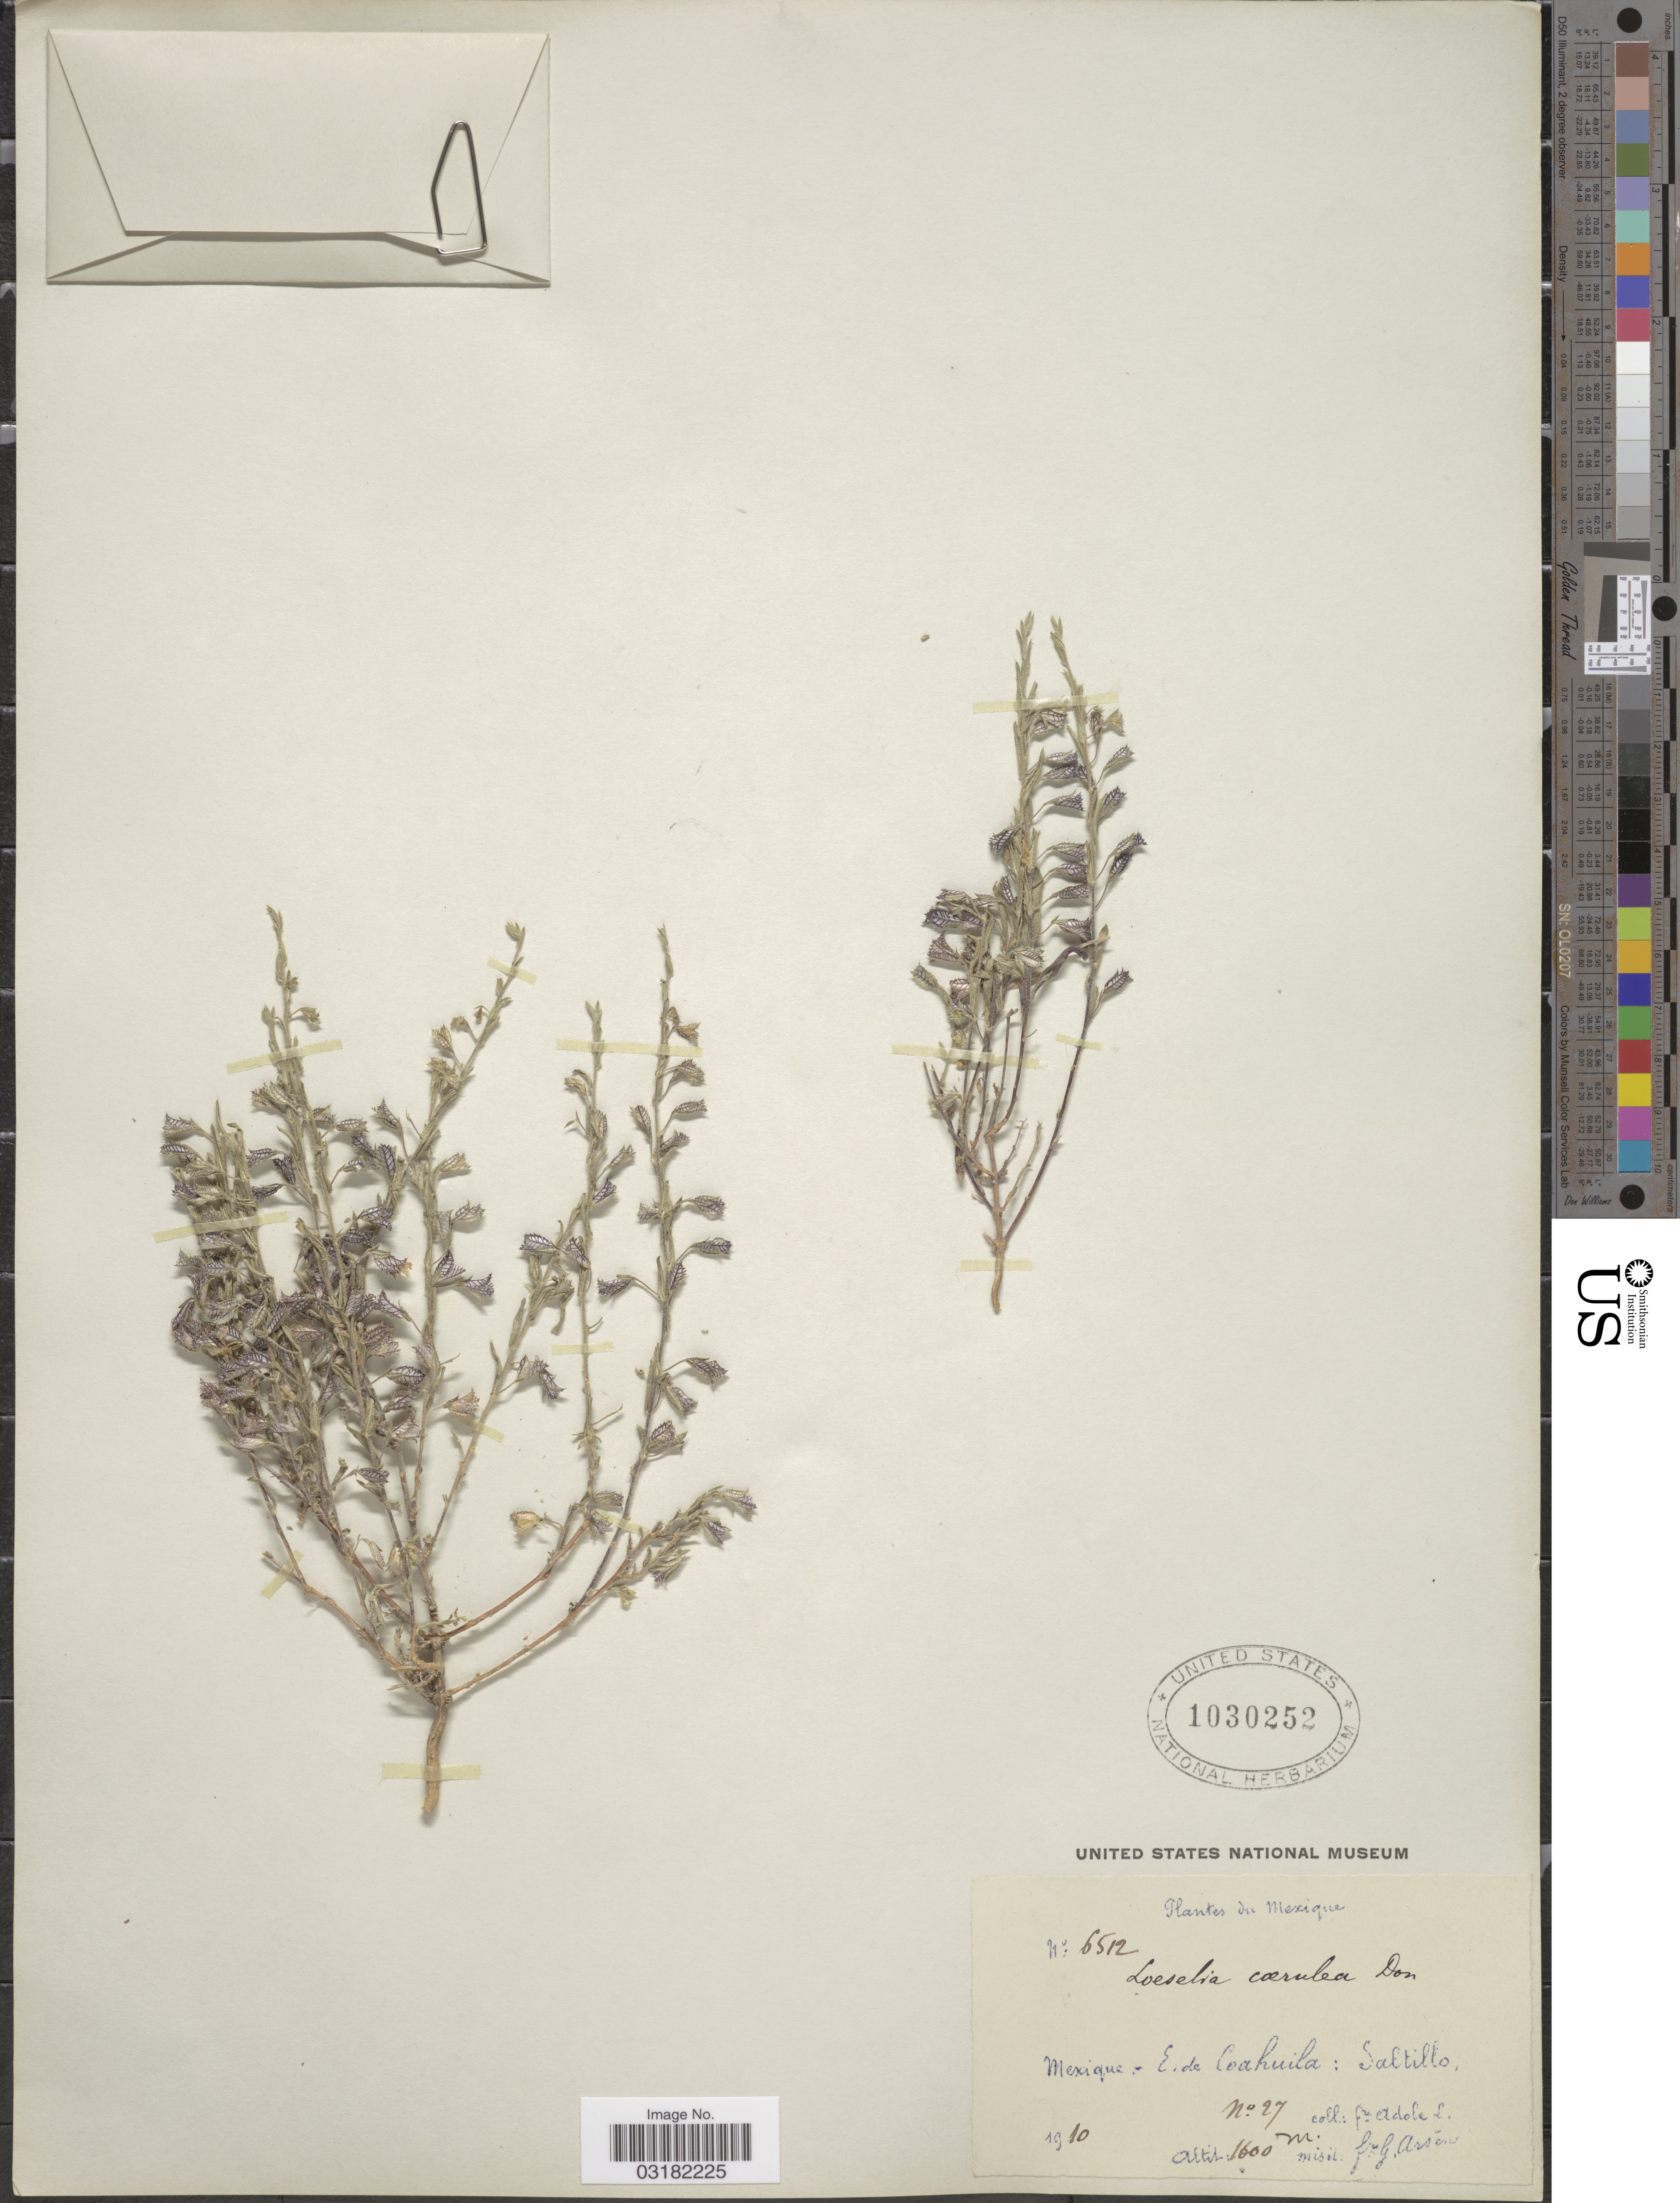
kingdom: Plantae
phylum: Tracheophyta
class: Magnoliopsida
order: Ericales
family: Polemoniaceae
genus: Loeselia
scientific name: Loeselia caerulea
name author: (Cav.) G. Don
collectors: Bro. Adole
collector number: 27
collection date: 1910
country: Mexico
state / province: Coahuila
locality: Saltillo.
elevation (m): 1600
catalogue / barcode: US 1030252